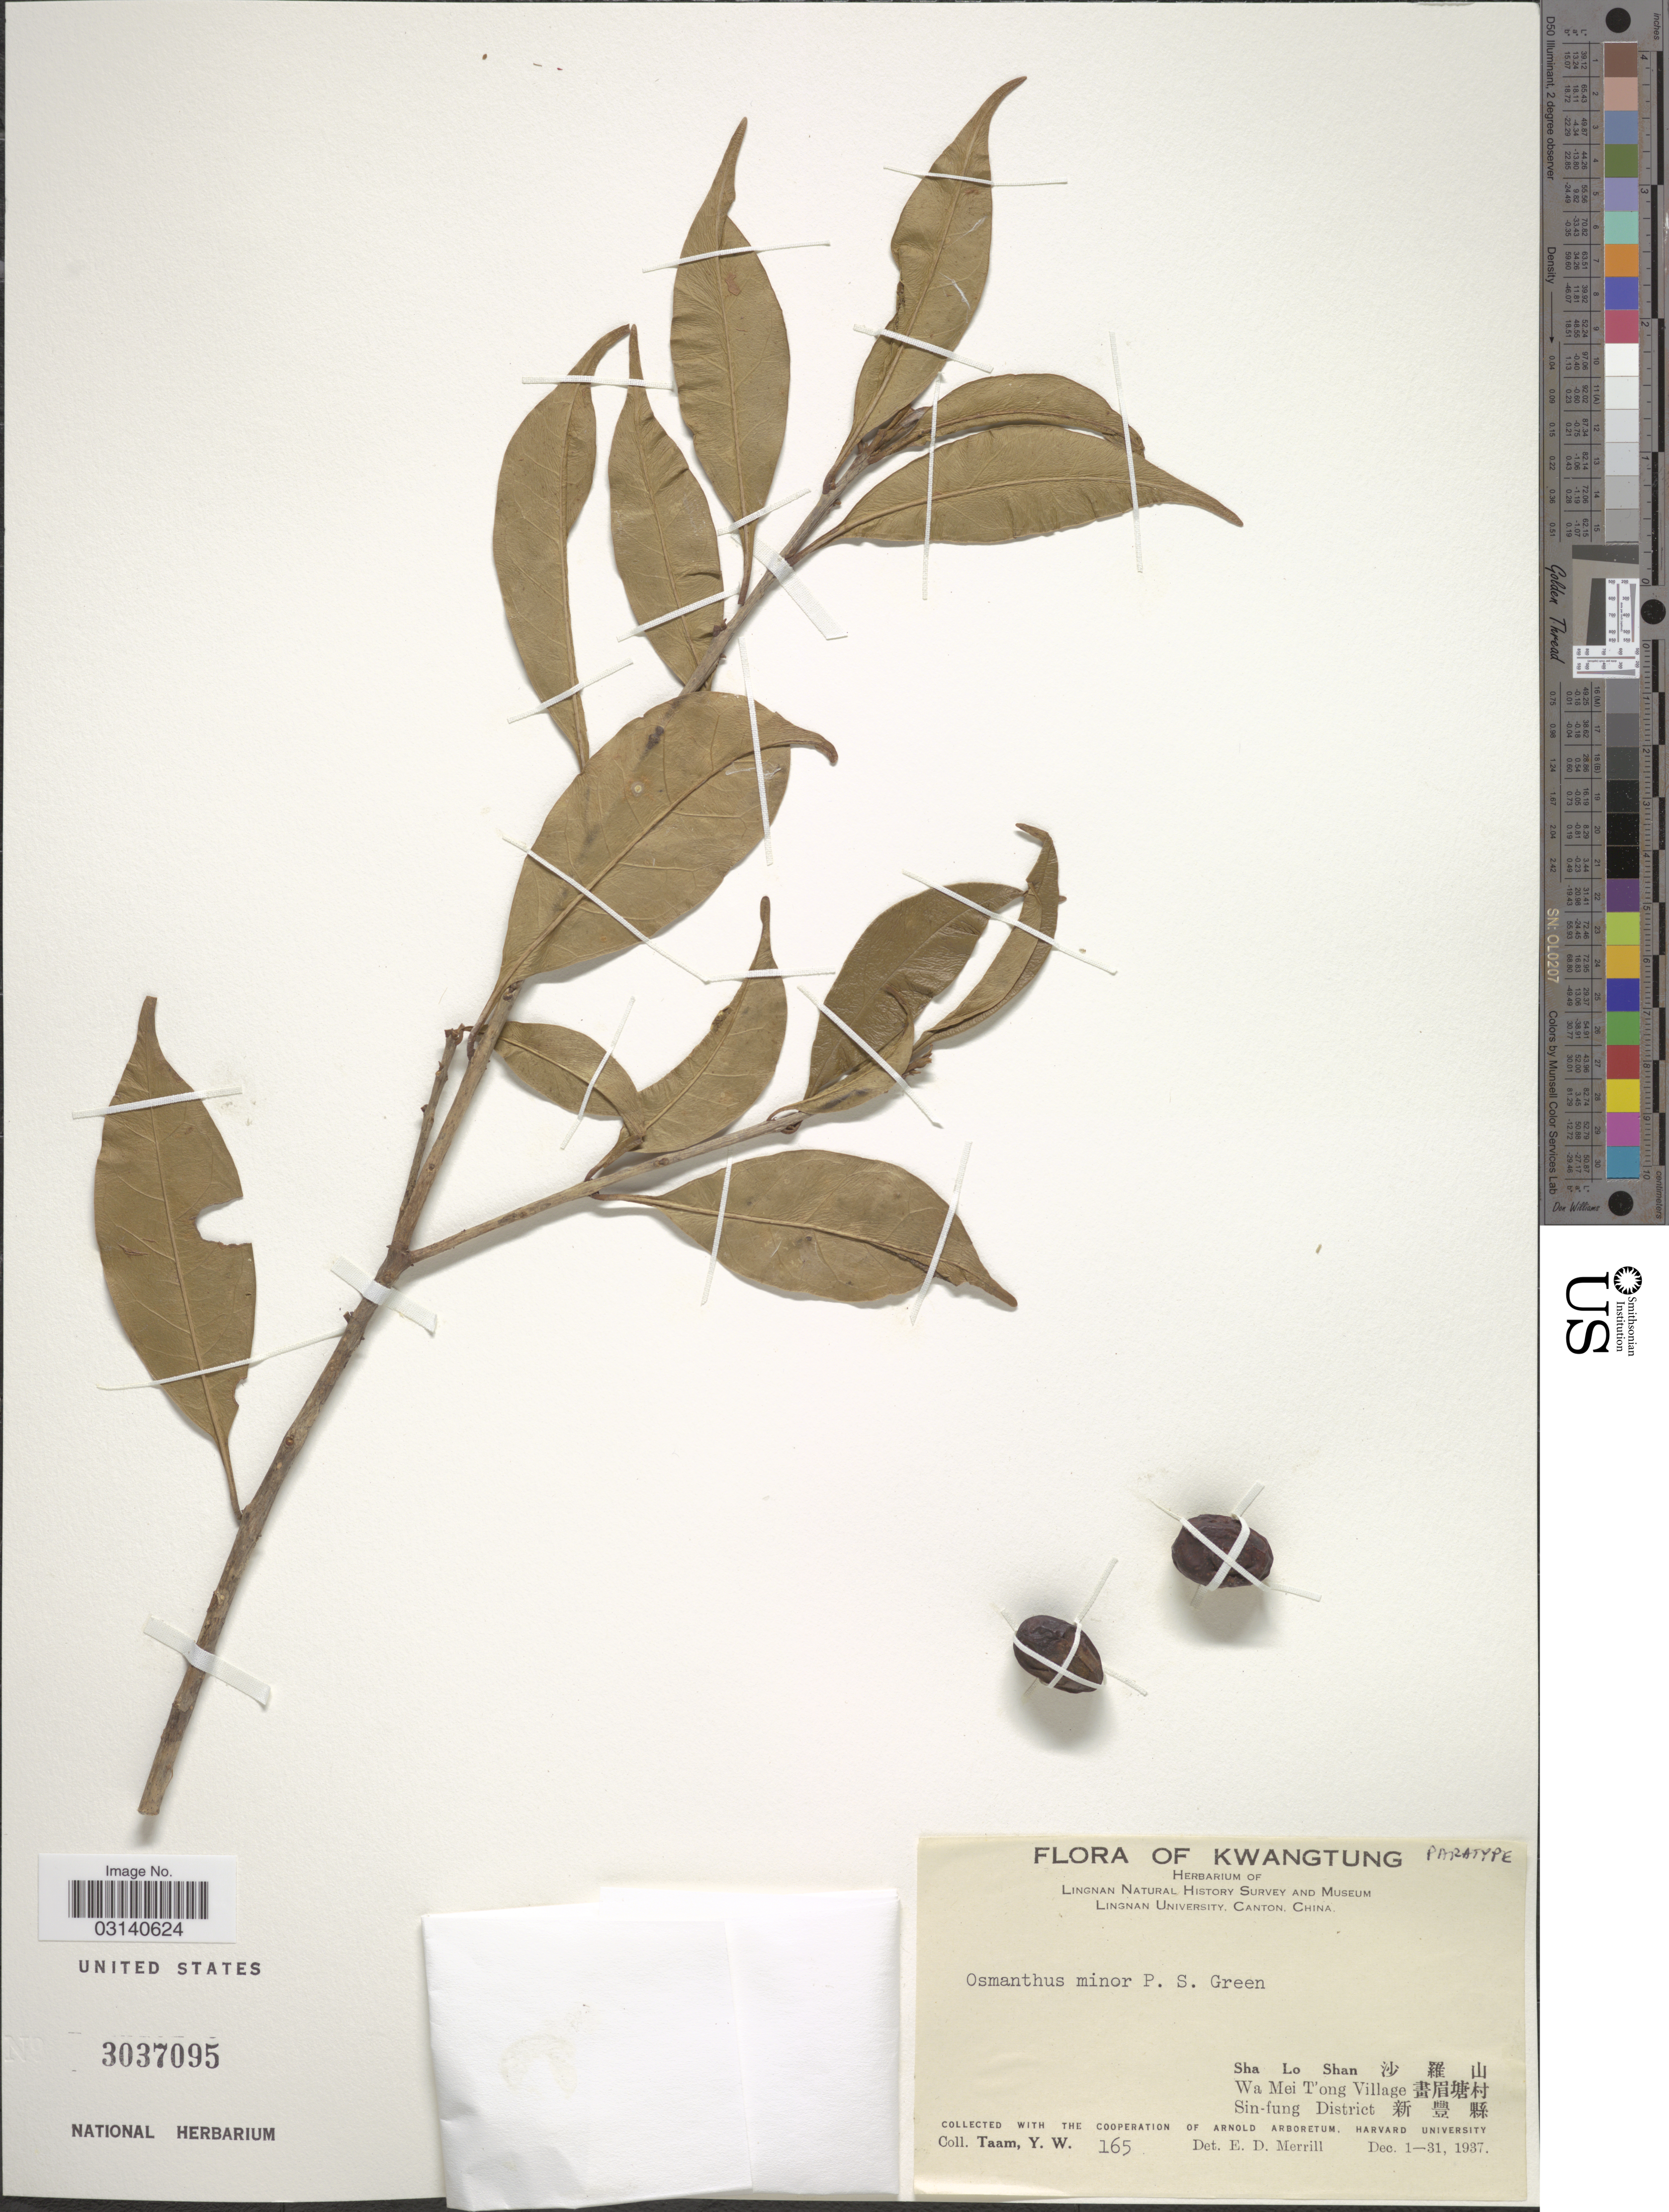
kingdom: Plantae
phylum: Tracheophyta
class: Magnoliopsida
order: Lamiales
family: Oleaceae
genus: Osmanthus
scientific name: Osmanthus minor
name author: P.S. Green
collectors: Y. W. Taam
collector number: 165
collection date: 1937-12-01/1937-12-31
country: China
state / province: Guangdong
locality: Kwangtung, Sha Lo Shan, Wa Mei T'ong Village, Sin-fung District.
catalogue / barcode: US 3037095